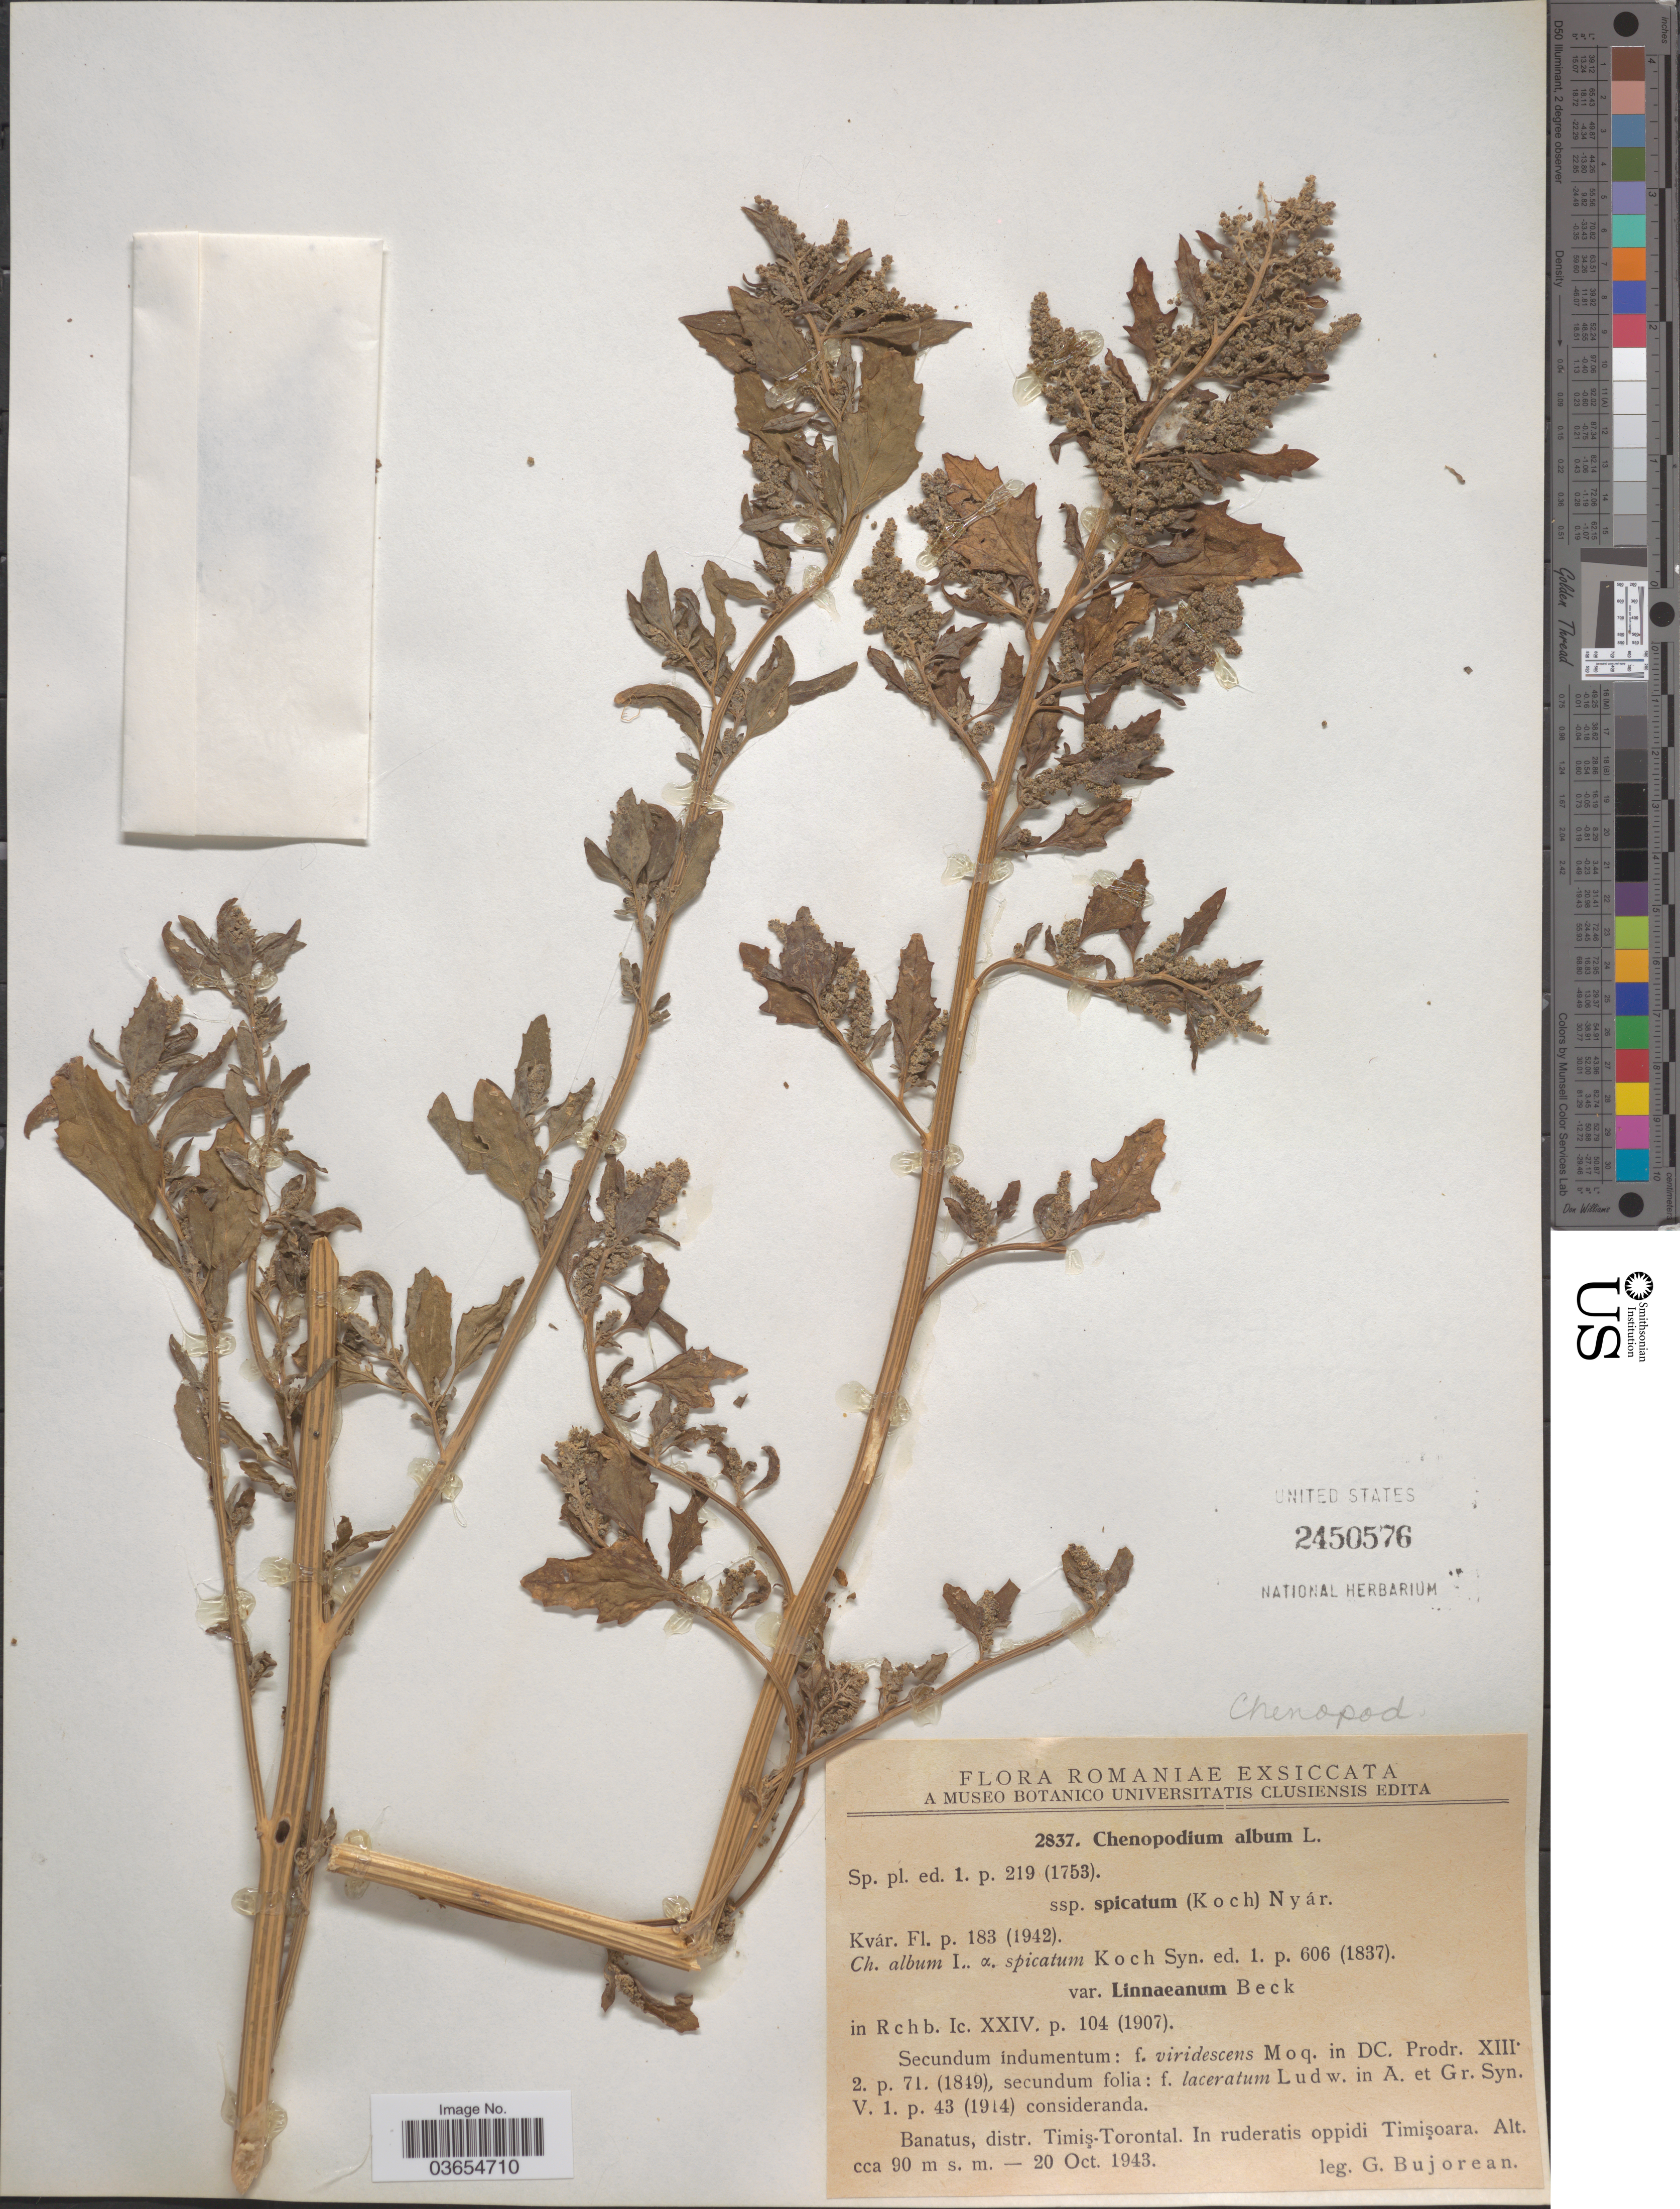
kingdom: Plantae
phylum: Tracheophyta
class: Magnoliopsida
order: Caryophyllales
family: Amaranthaceae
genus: Chenopodium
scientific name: Chenopodium album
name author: L.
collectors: G. Bujorean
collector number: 2837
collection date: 1943-10-20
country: Romania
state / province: Timis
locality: Banatus, distr. Timis-Torontal. In ruderatis oppidi Timisoara.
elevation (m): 90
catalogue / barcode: US 2450576